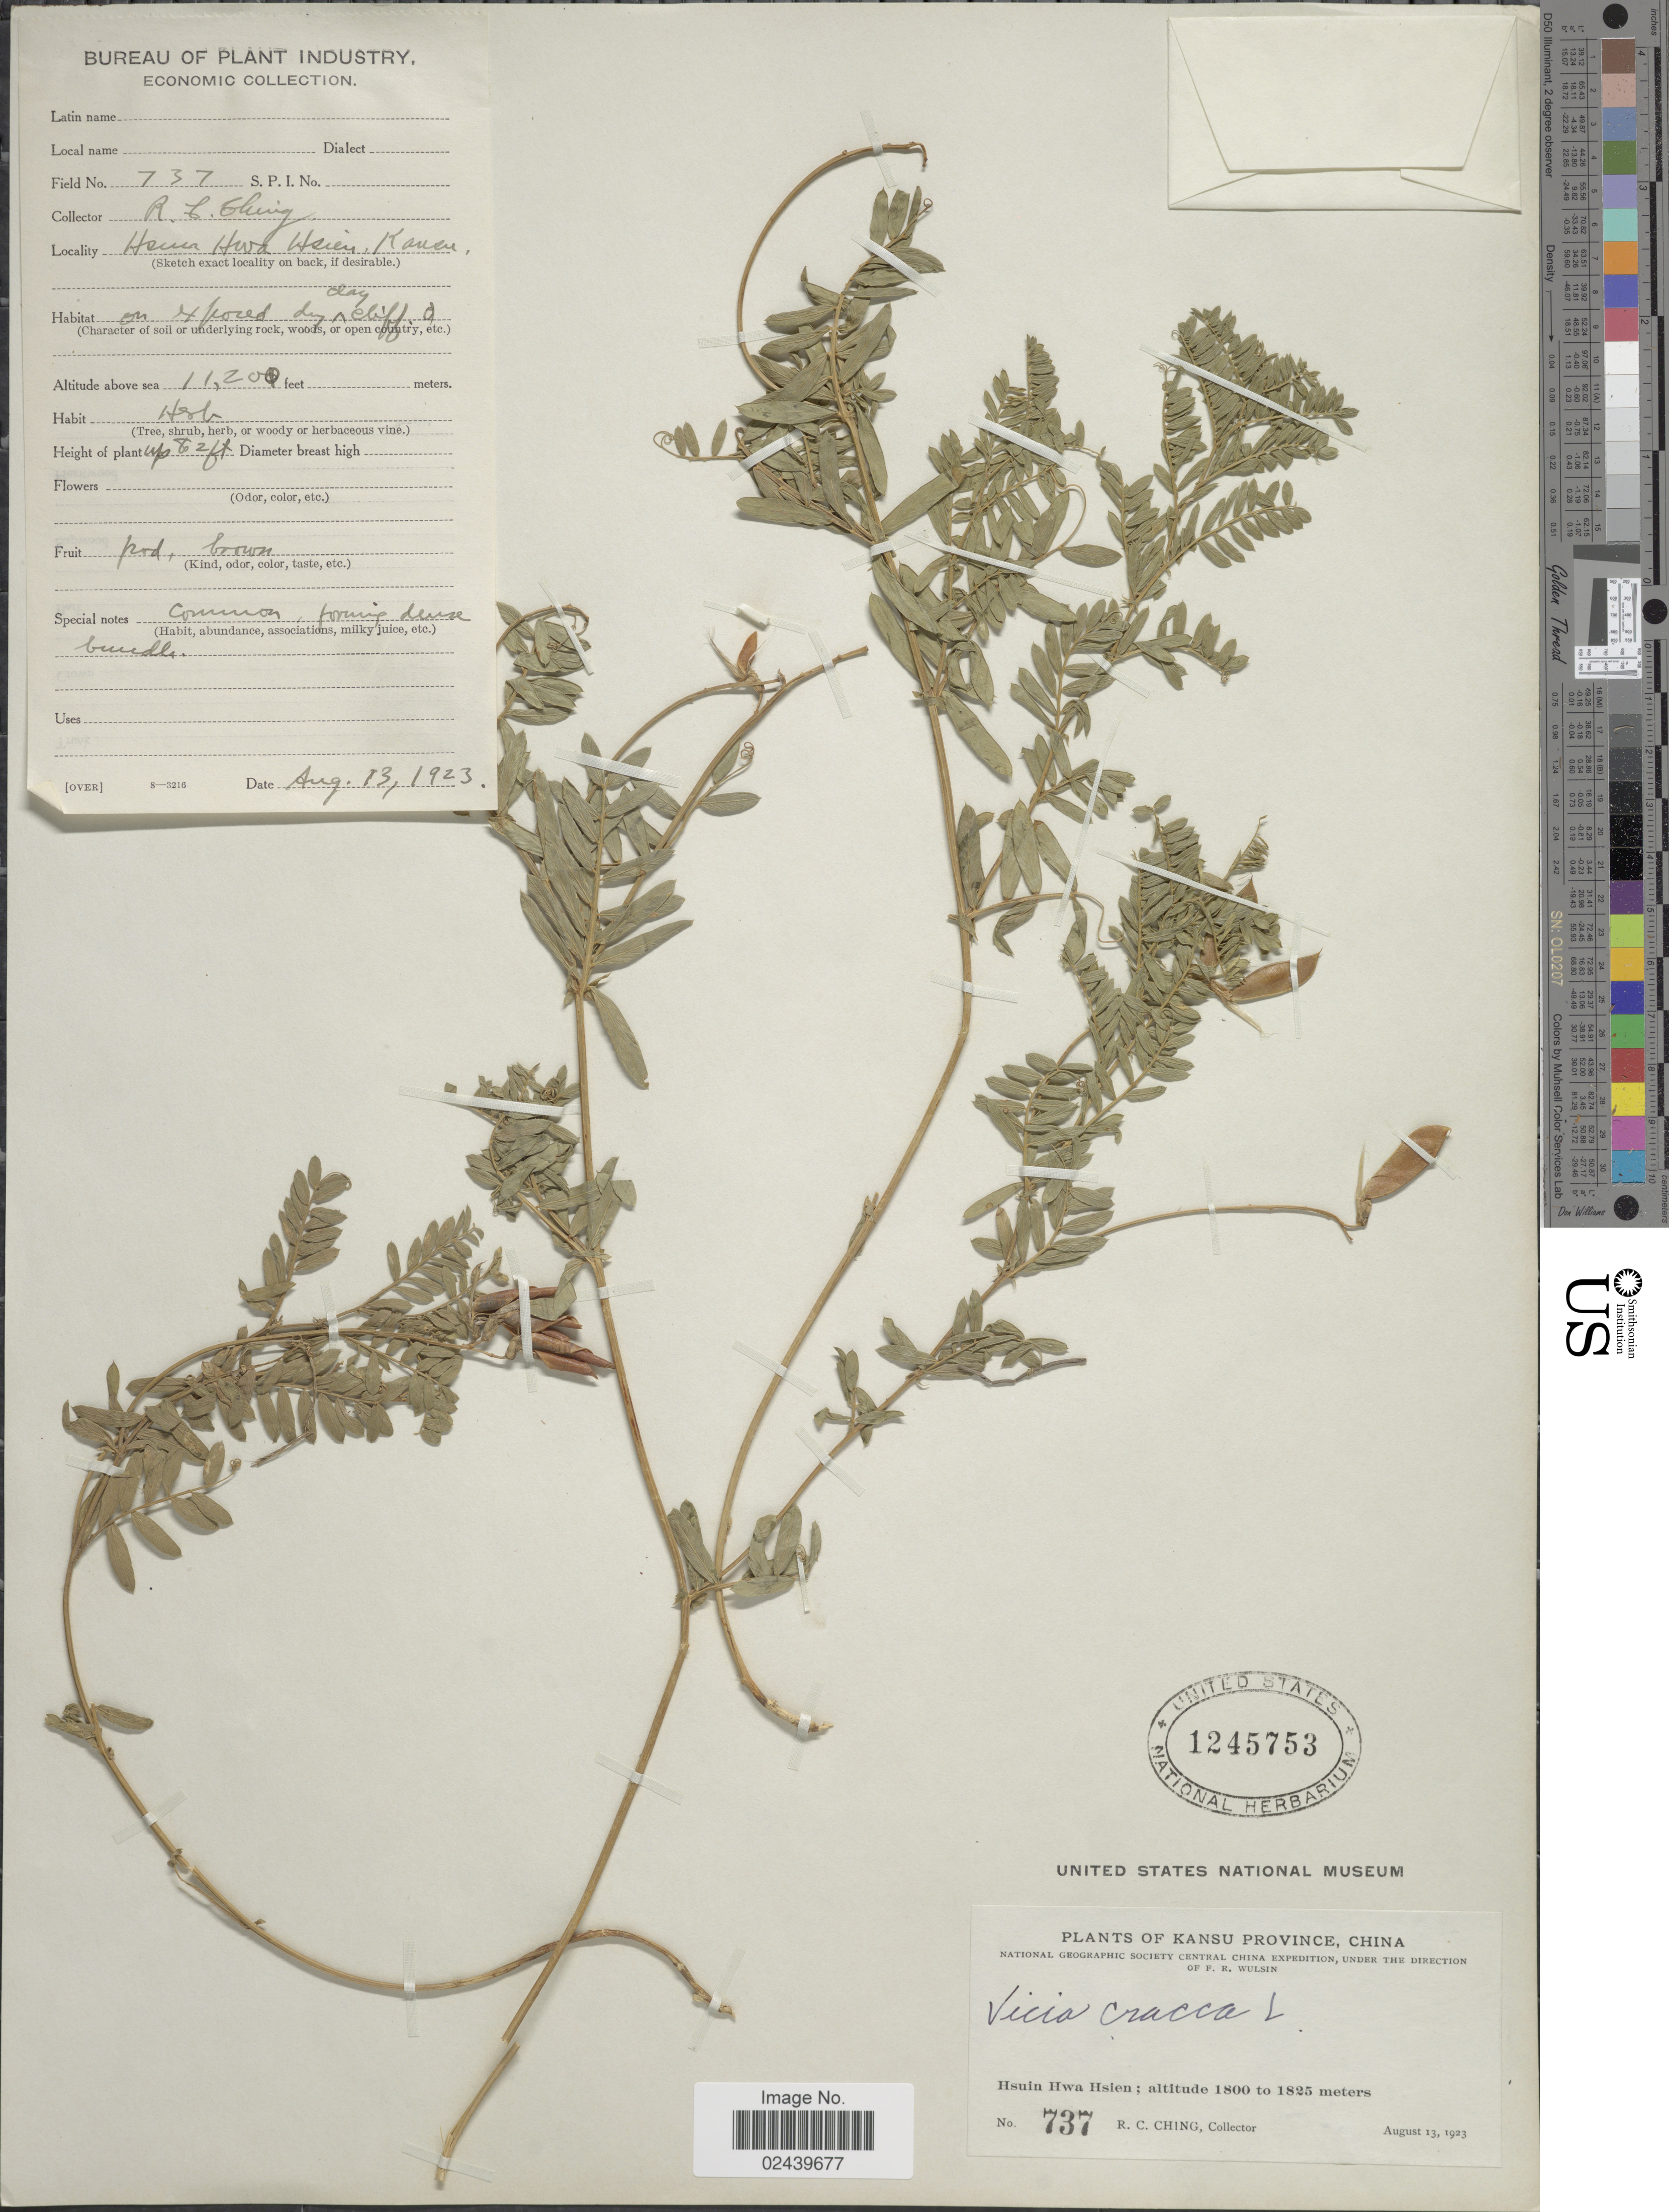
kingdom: Plantae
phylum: Tracheophyta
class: Magnoliopsida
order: Fabales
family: Fabaceae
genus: Vicia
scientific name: Vicia cracca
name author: L.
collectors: R. C. Ching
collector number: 737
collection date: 1923-08-13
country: China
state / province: Gansu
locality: Central China. Kansu Province. Hsuin Hwa Hsien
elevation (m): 3414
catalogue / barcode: US 1245753